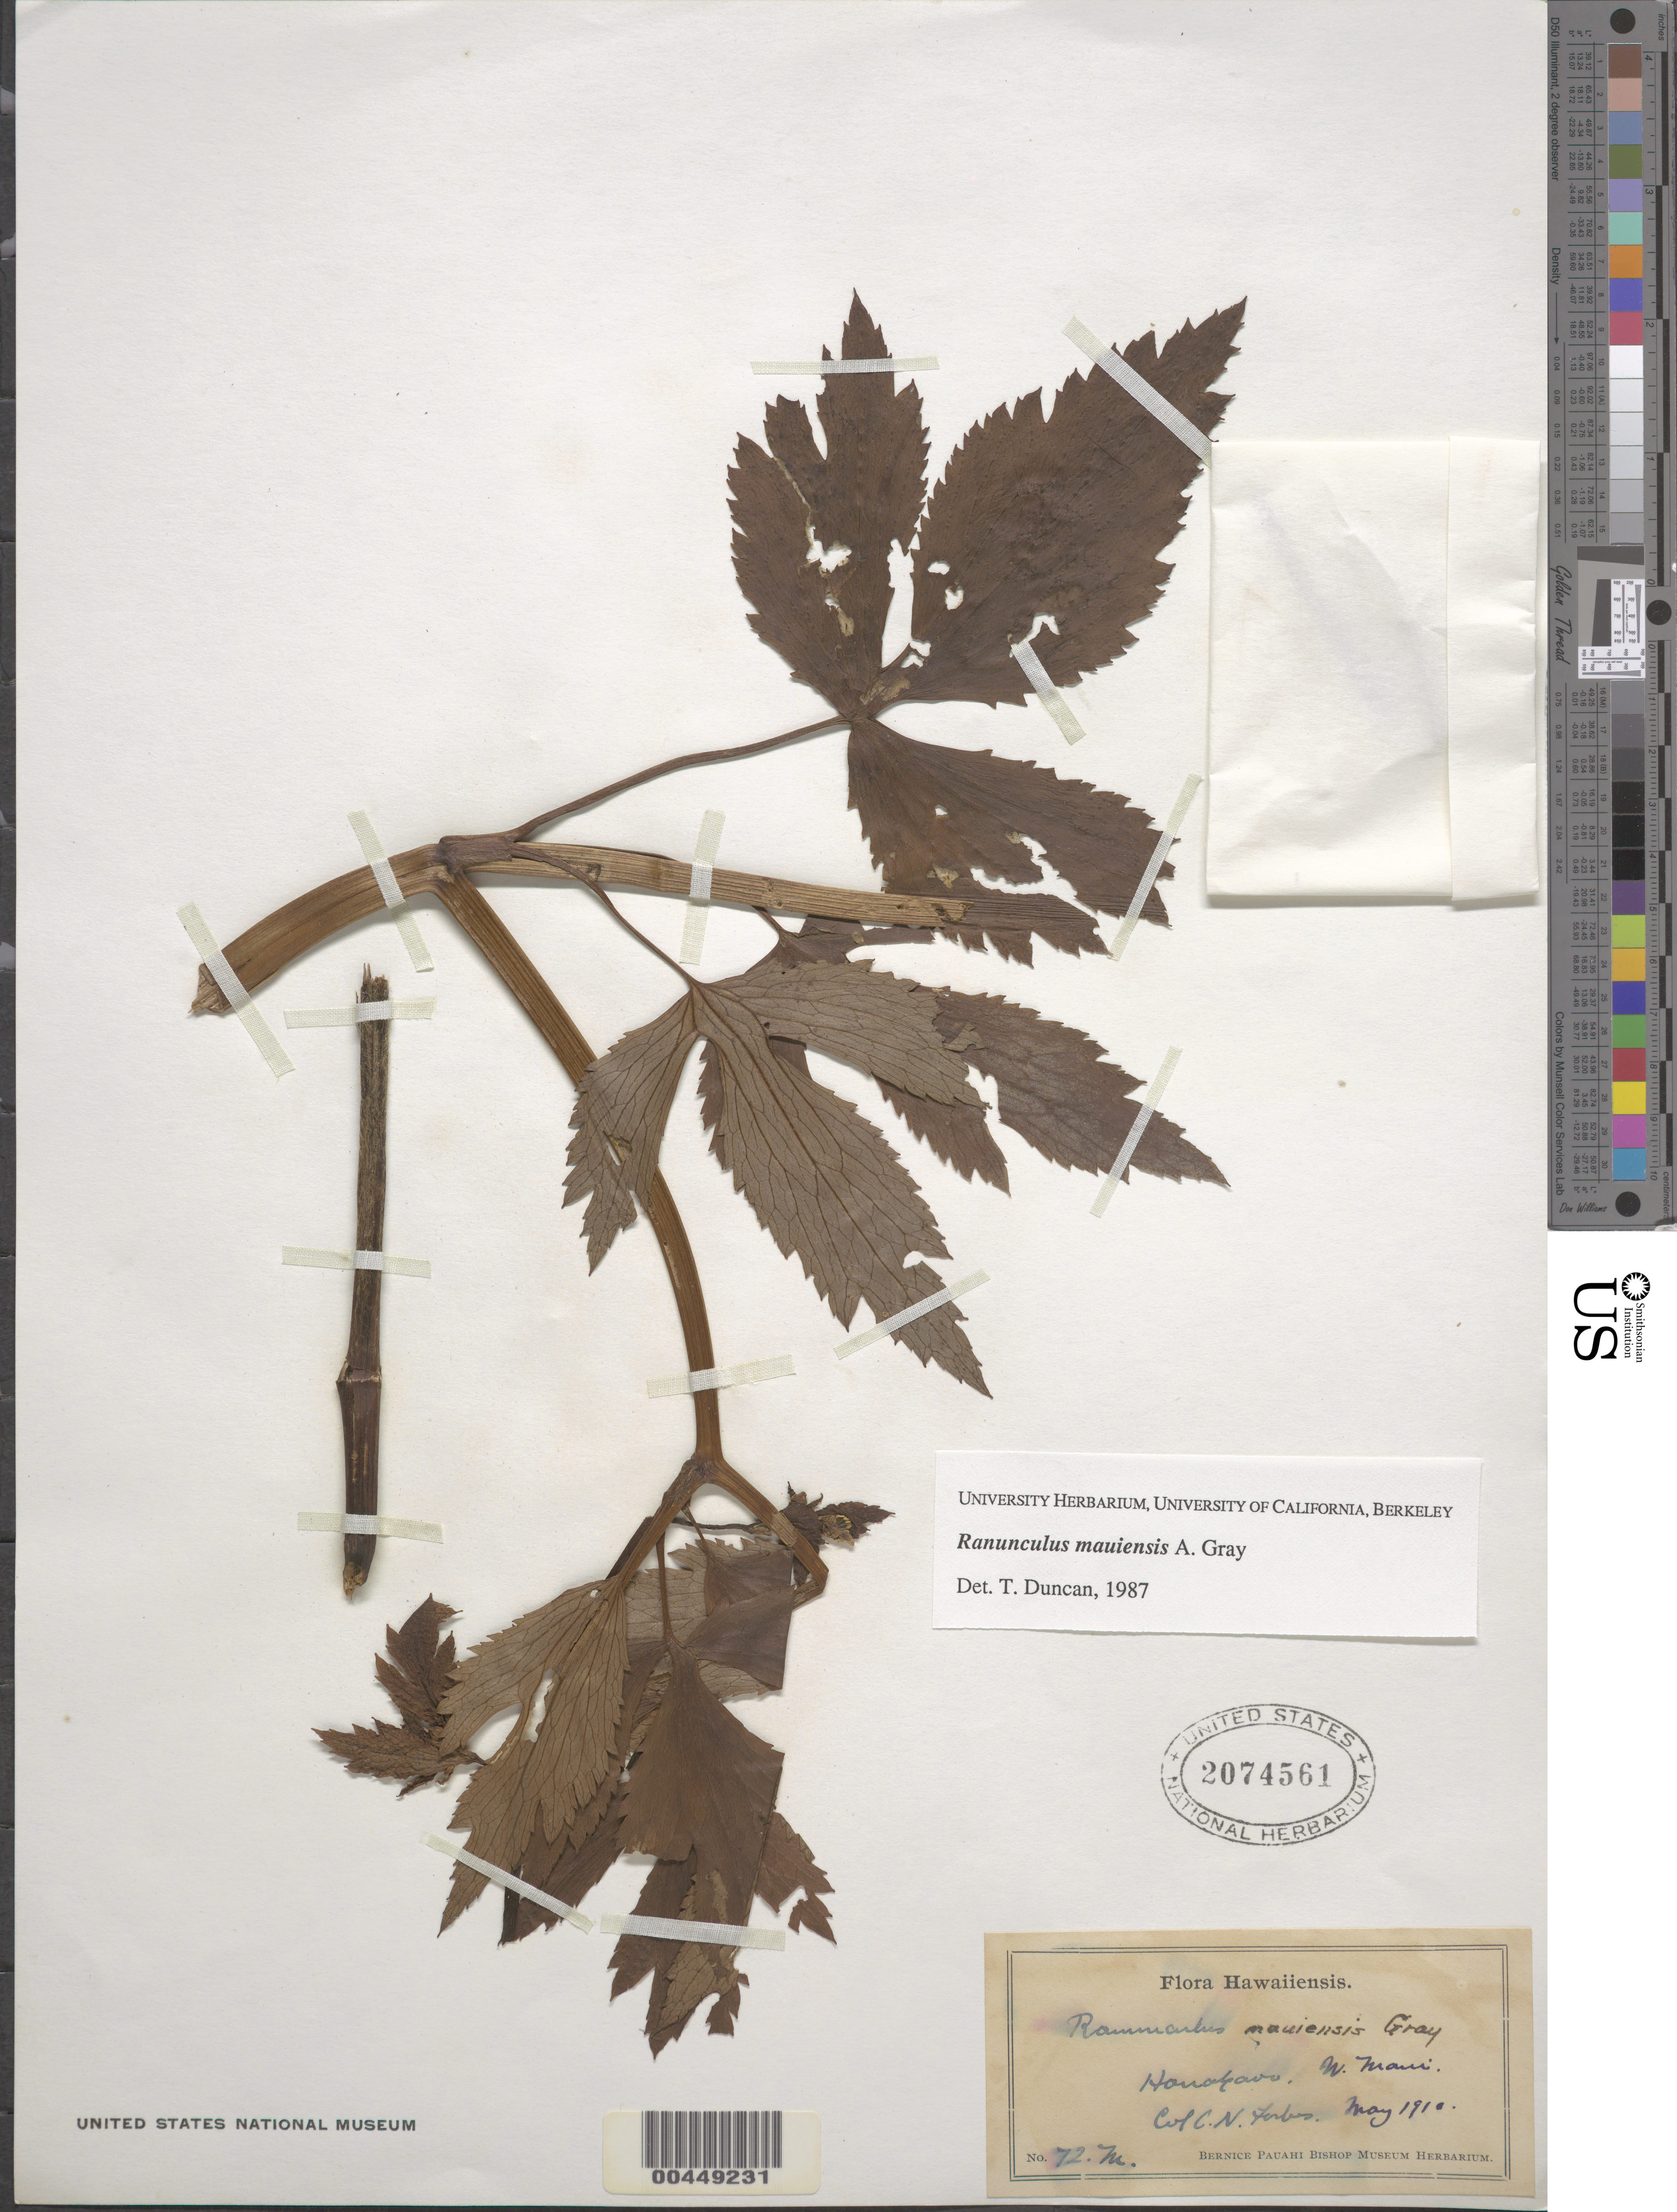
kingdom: Plantae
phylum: Tracheophyta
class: Magnoliopsida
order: Ranunculales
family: Ranunculaceae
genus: Ranunculus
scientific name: Ranunculus mauiensis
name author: A. Gray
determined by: Duncan, T.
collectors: C. N. Forbes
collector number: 72.M.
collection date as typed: May 1910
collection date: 1910-05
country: United States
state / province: Hawaii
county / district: Maui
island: Maui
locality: W Maui, Honokawo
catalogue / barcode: US 2074561